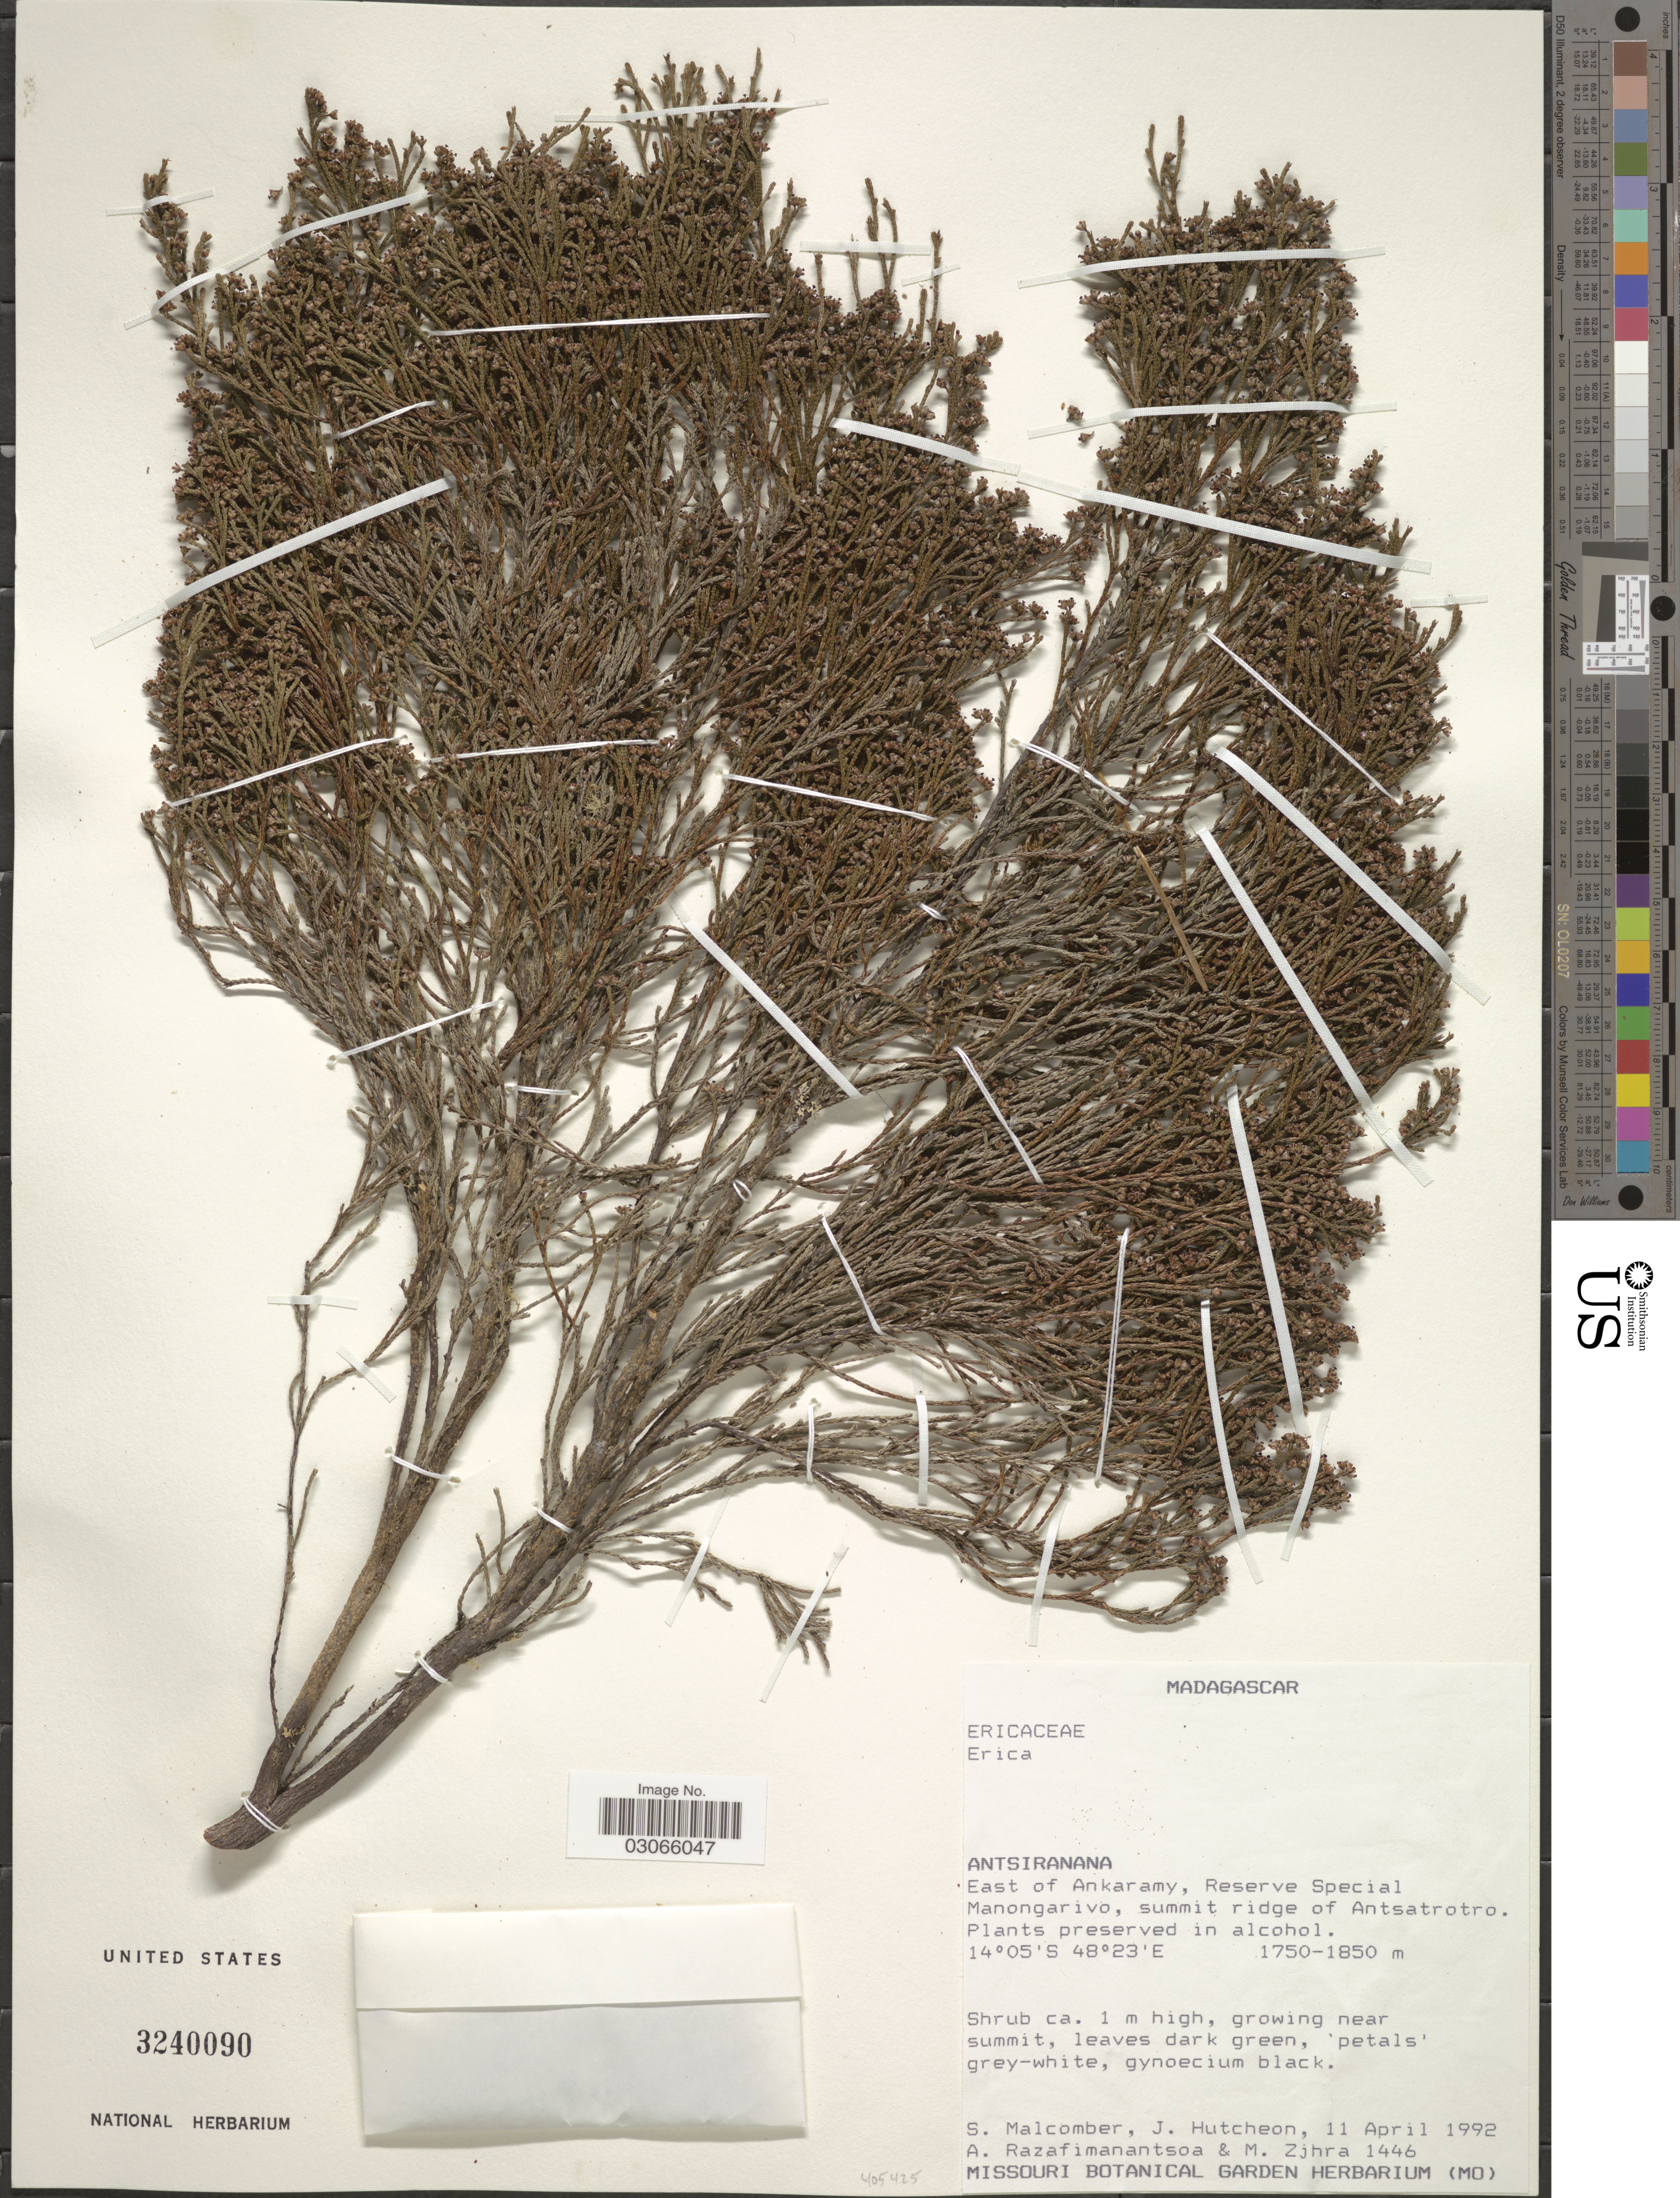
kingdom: Plantae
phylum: Tracheophyta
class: Magnoliopsida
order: Ericales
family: Ericaceae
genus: Erica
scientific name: Erica sp.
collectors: S. T. Malcomber, J. Hutcheon, A. Razafimanantsoa & M. Zjhra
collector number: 1446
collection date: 1992-04-11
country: Madagascar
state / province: Diana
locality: East of Ankaramy, Reserve Special Manongarivo, summit ridge of Antsatrotro.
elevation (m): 1750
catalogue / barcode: US 3240090